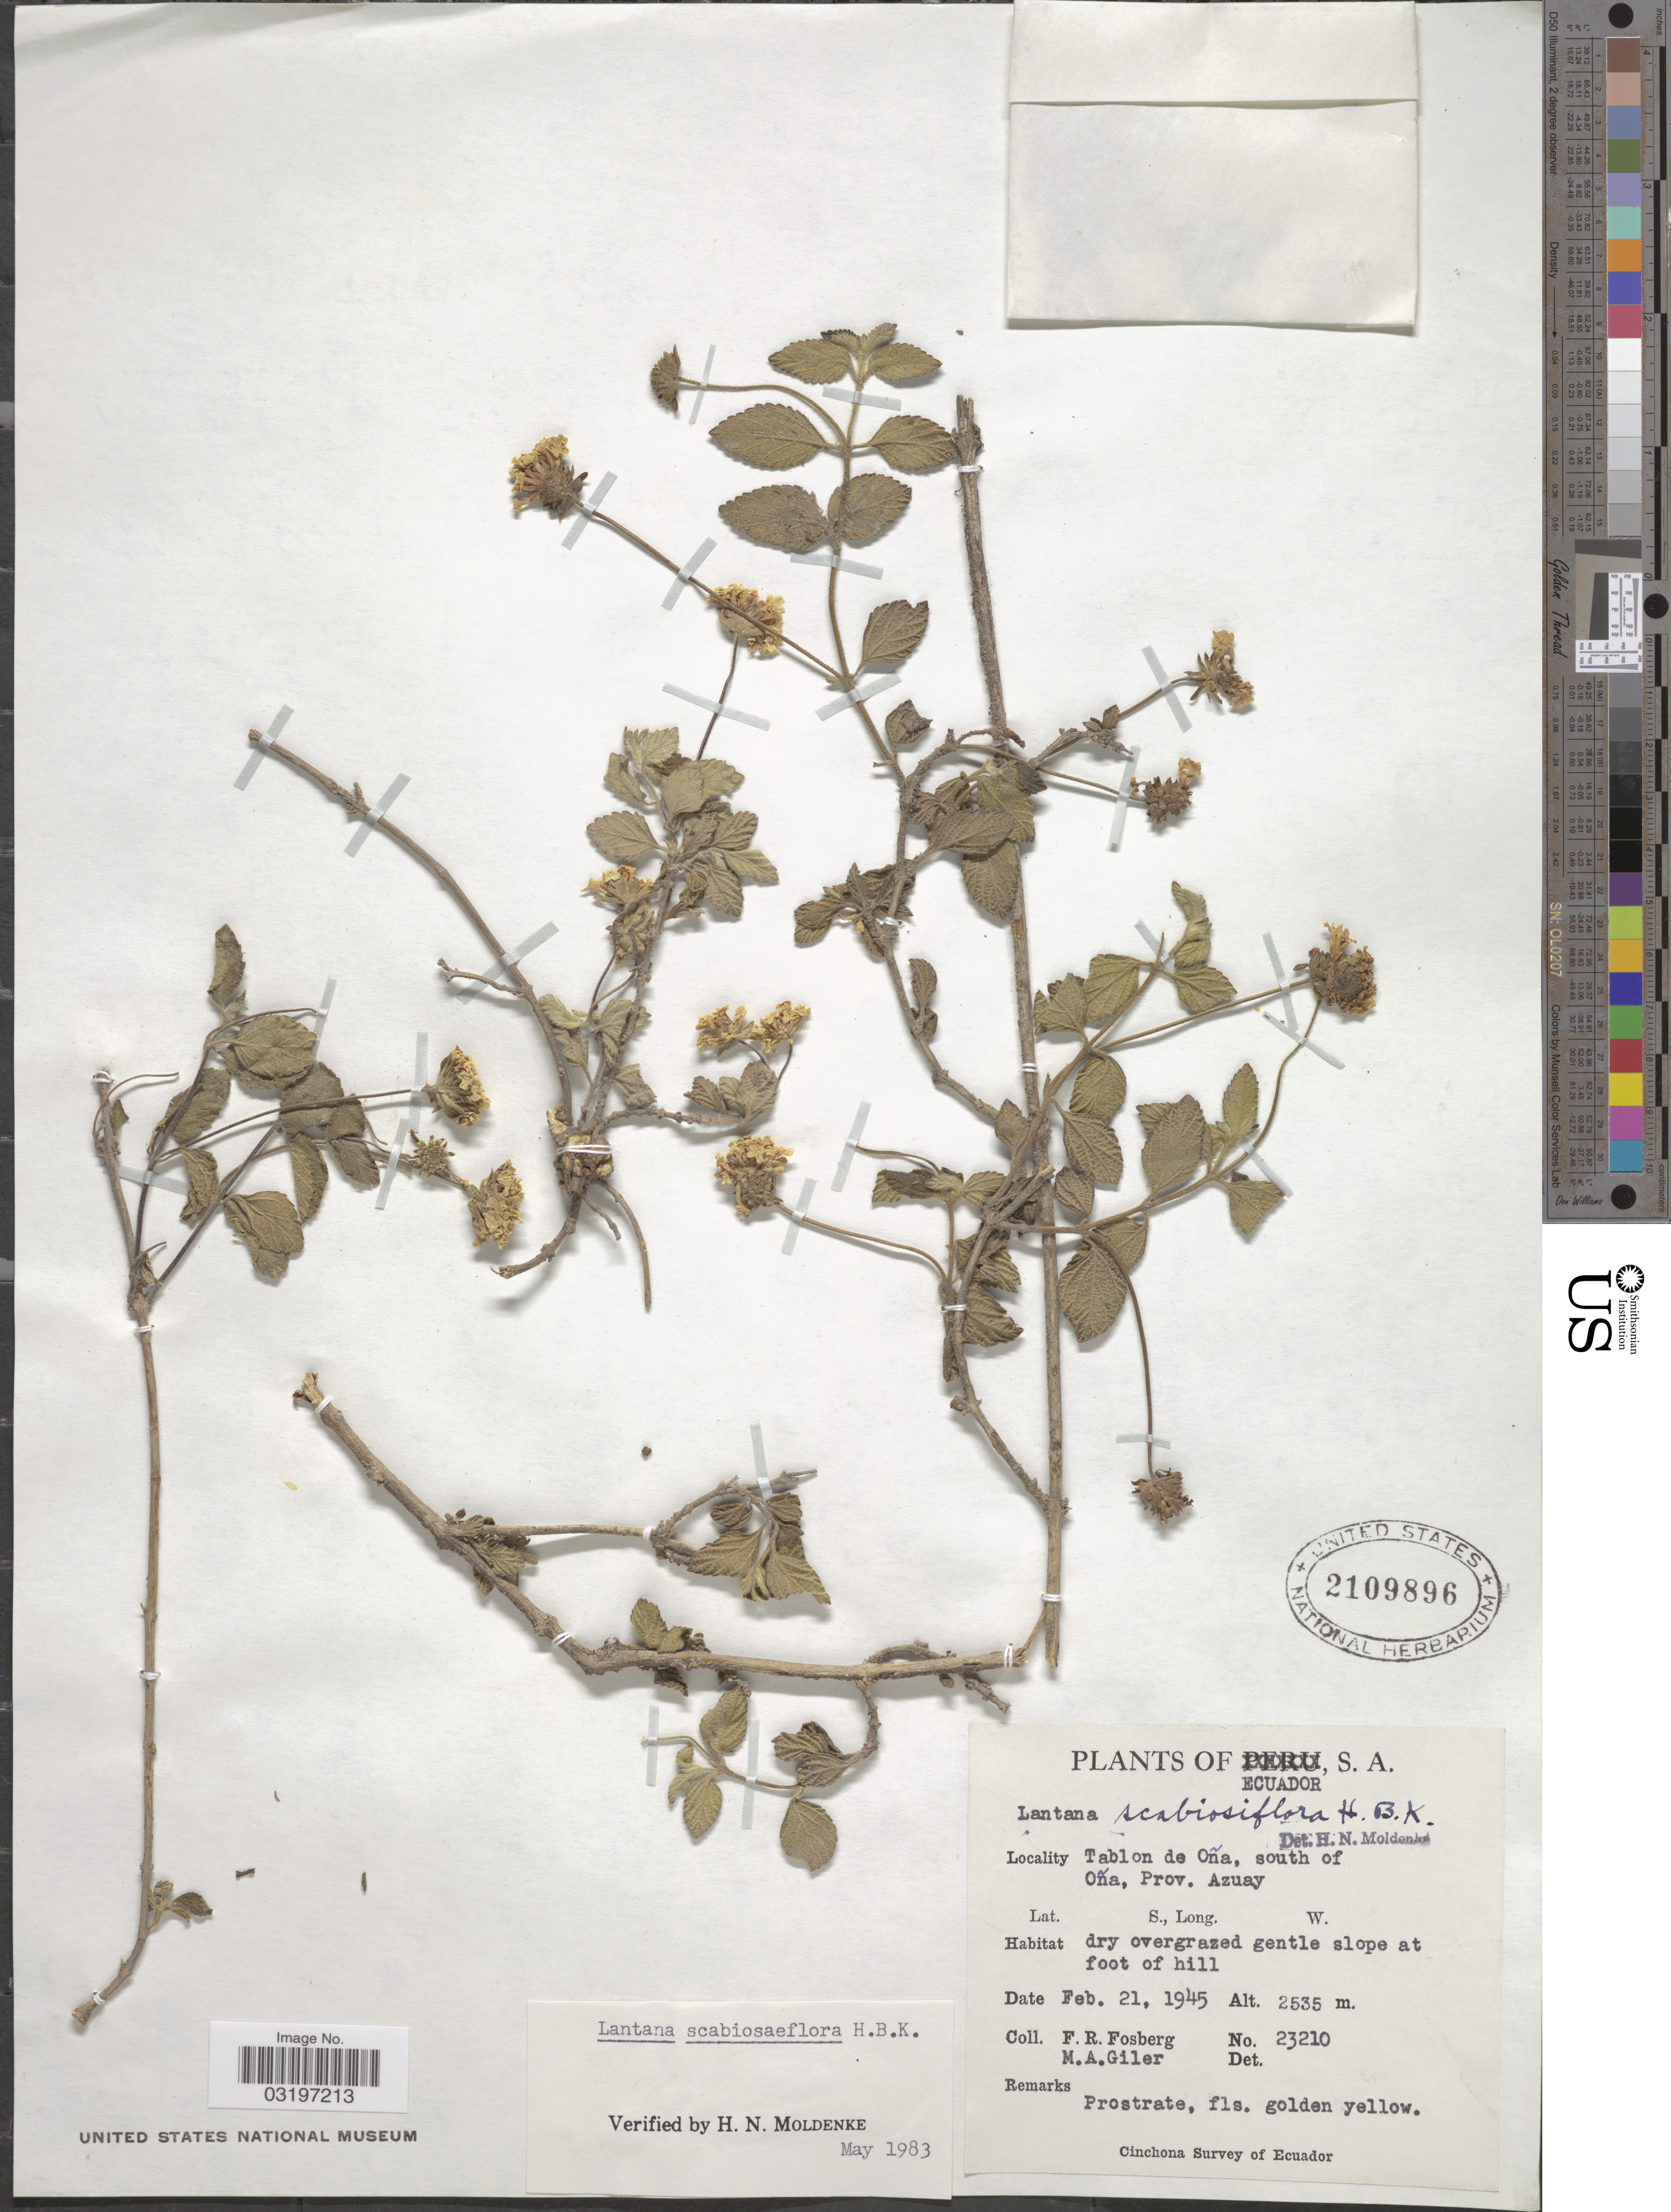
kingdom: Plantae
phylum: Tracheophyta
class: Magnoliopsida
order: Lamiales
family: Verbenaceae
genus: Lantana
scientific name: Lantana scabiosiflora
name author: Kunth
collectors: F. R. Fosberg & M. Giler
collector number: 23210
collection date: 1945-02-21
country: Ecuador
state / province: Azuay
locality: Tablon de Oña, south of Oña.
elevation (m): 2535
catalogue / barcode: US 2109896